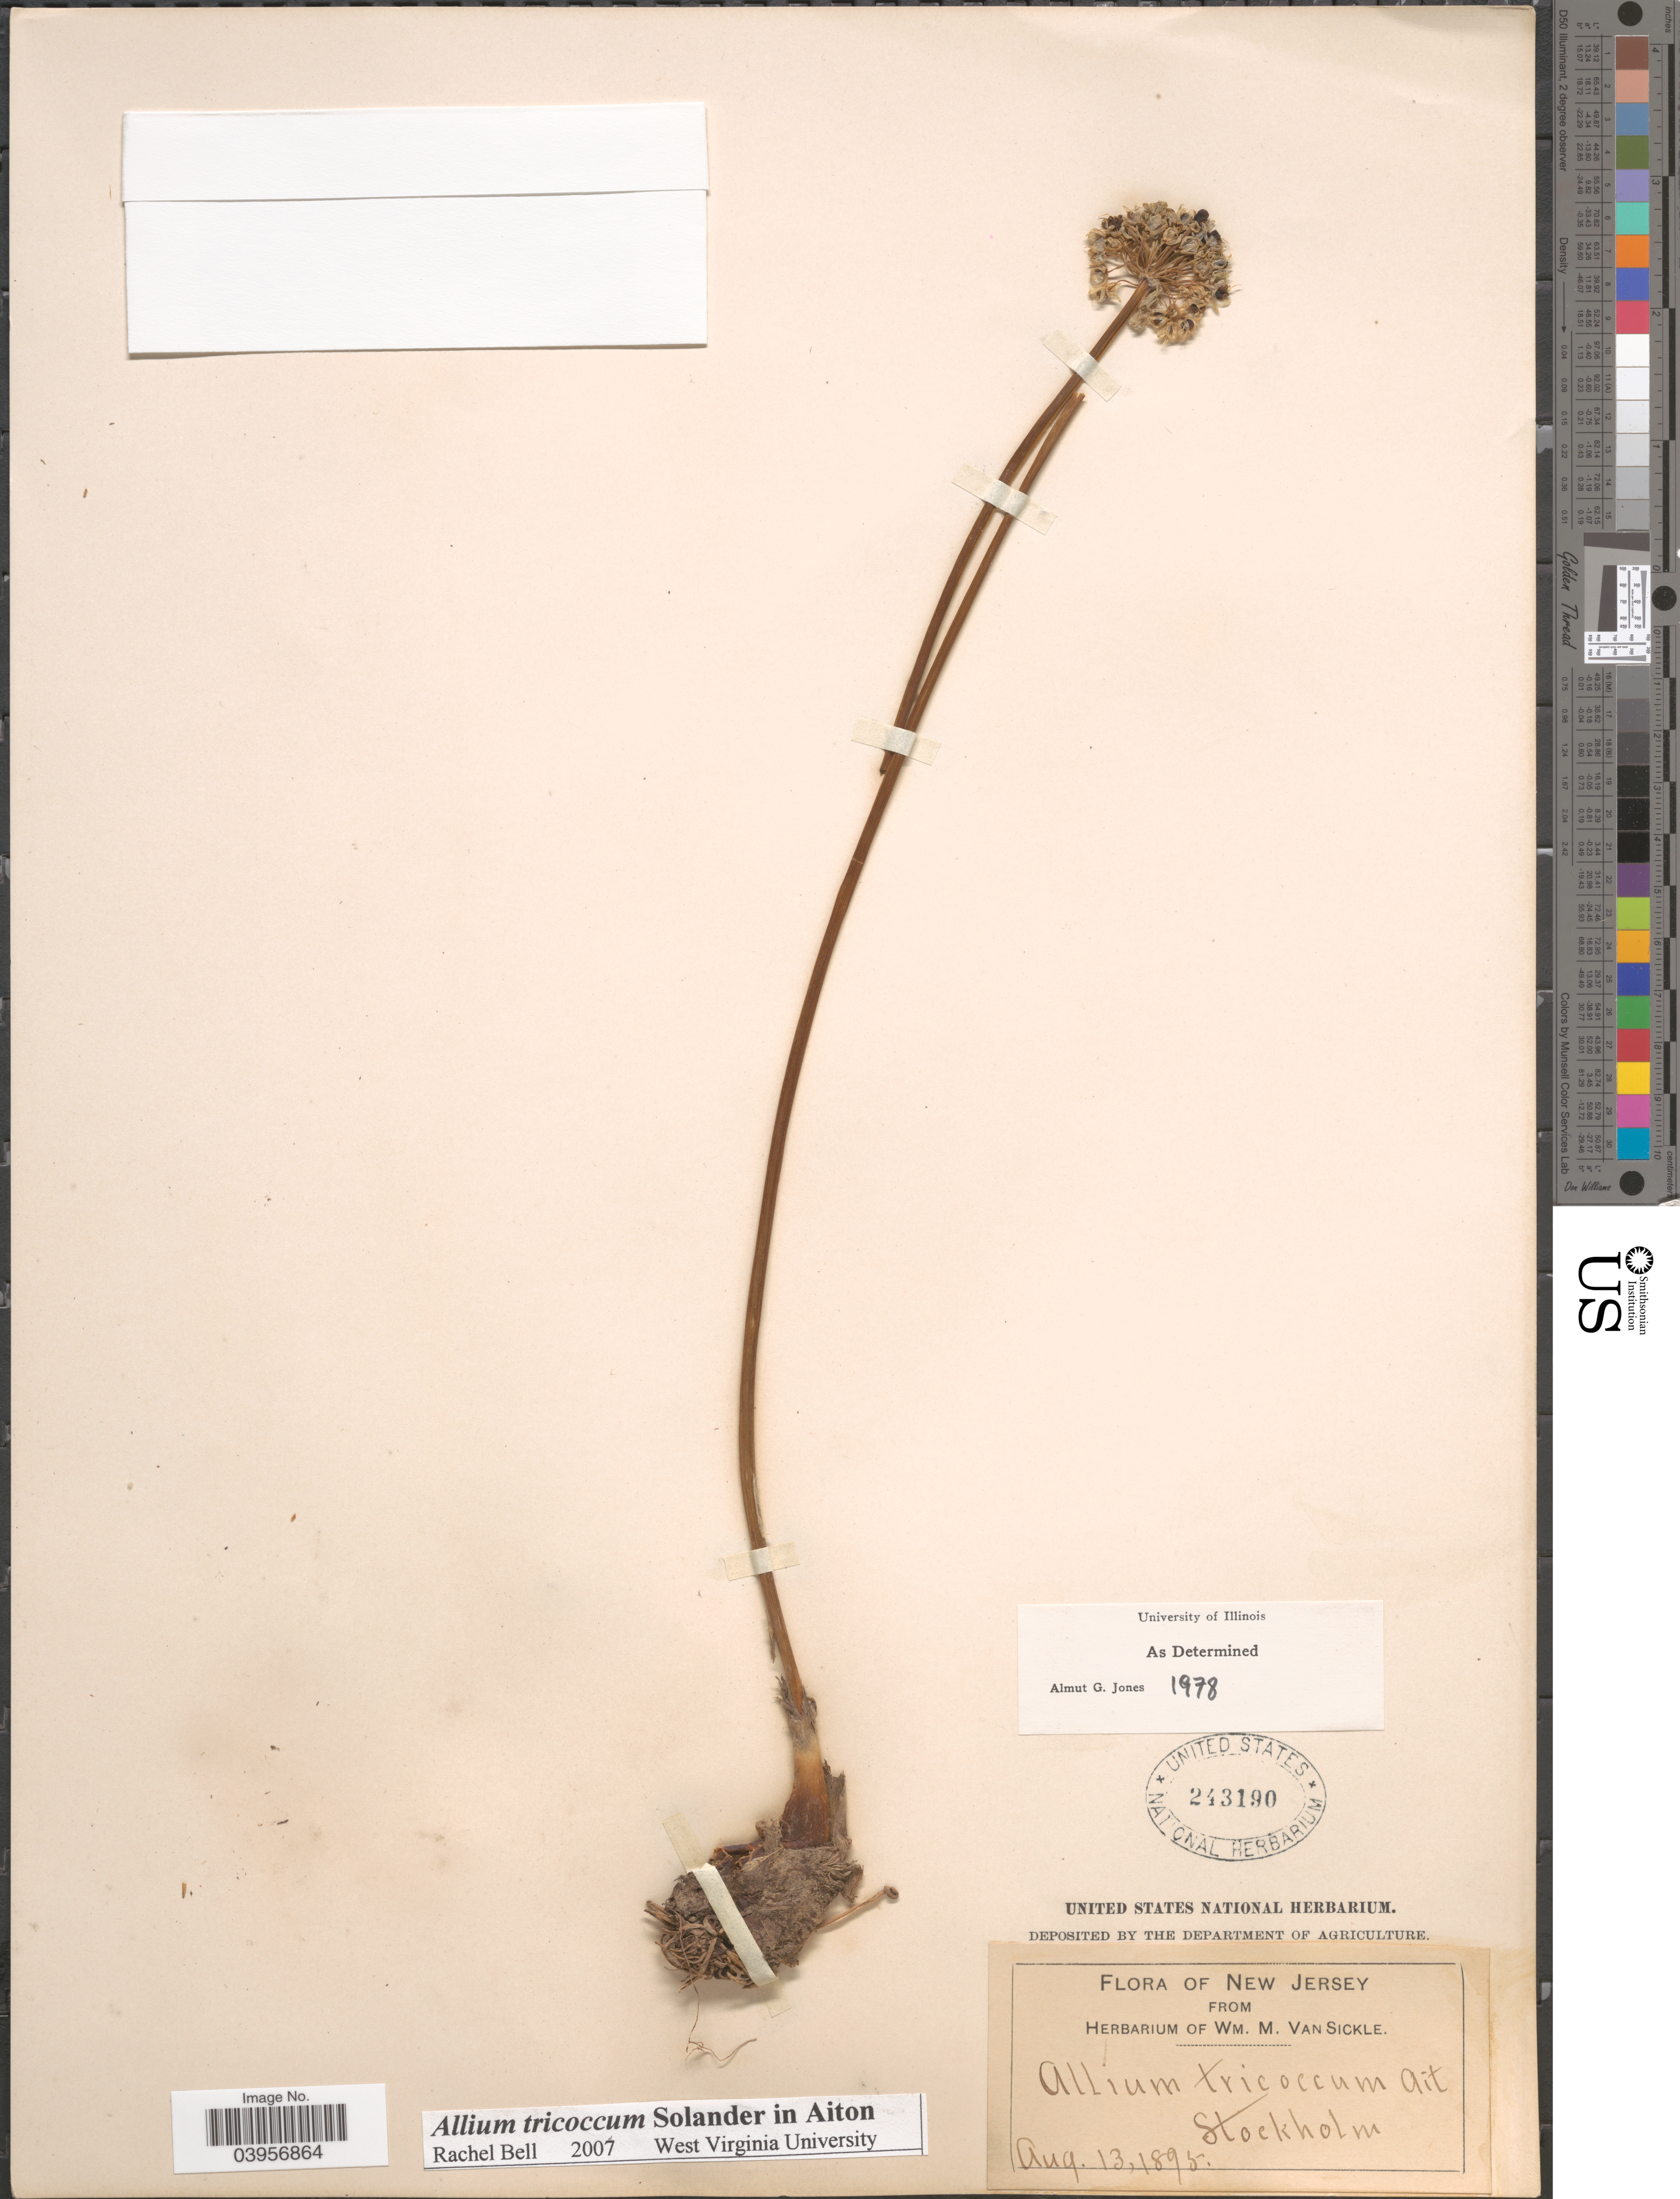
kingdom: Plantae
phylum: Tracheophyta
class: Liliopsida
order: Asparagales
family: Amaryllidaceae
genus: Allium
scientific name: Allium tricoccum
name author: Aiton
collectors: ex herb. Wm. M. Van Sickle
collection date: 1895-08-13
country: United States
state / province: New Jersey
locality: Stockholm.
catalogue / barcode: US 243190